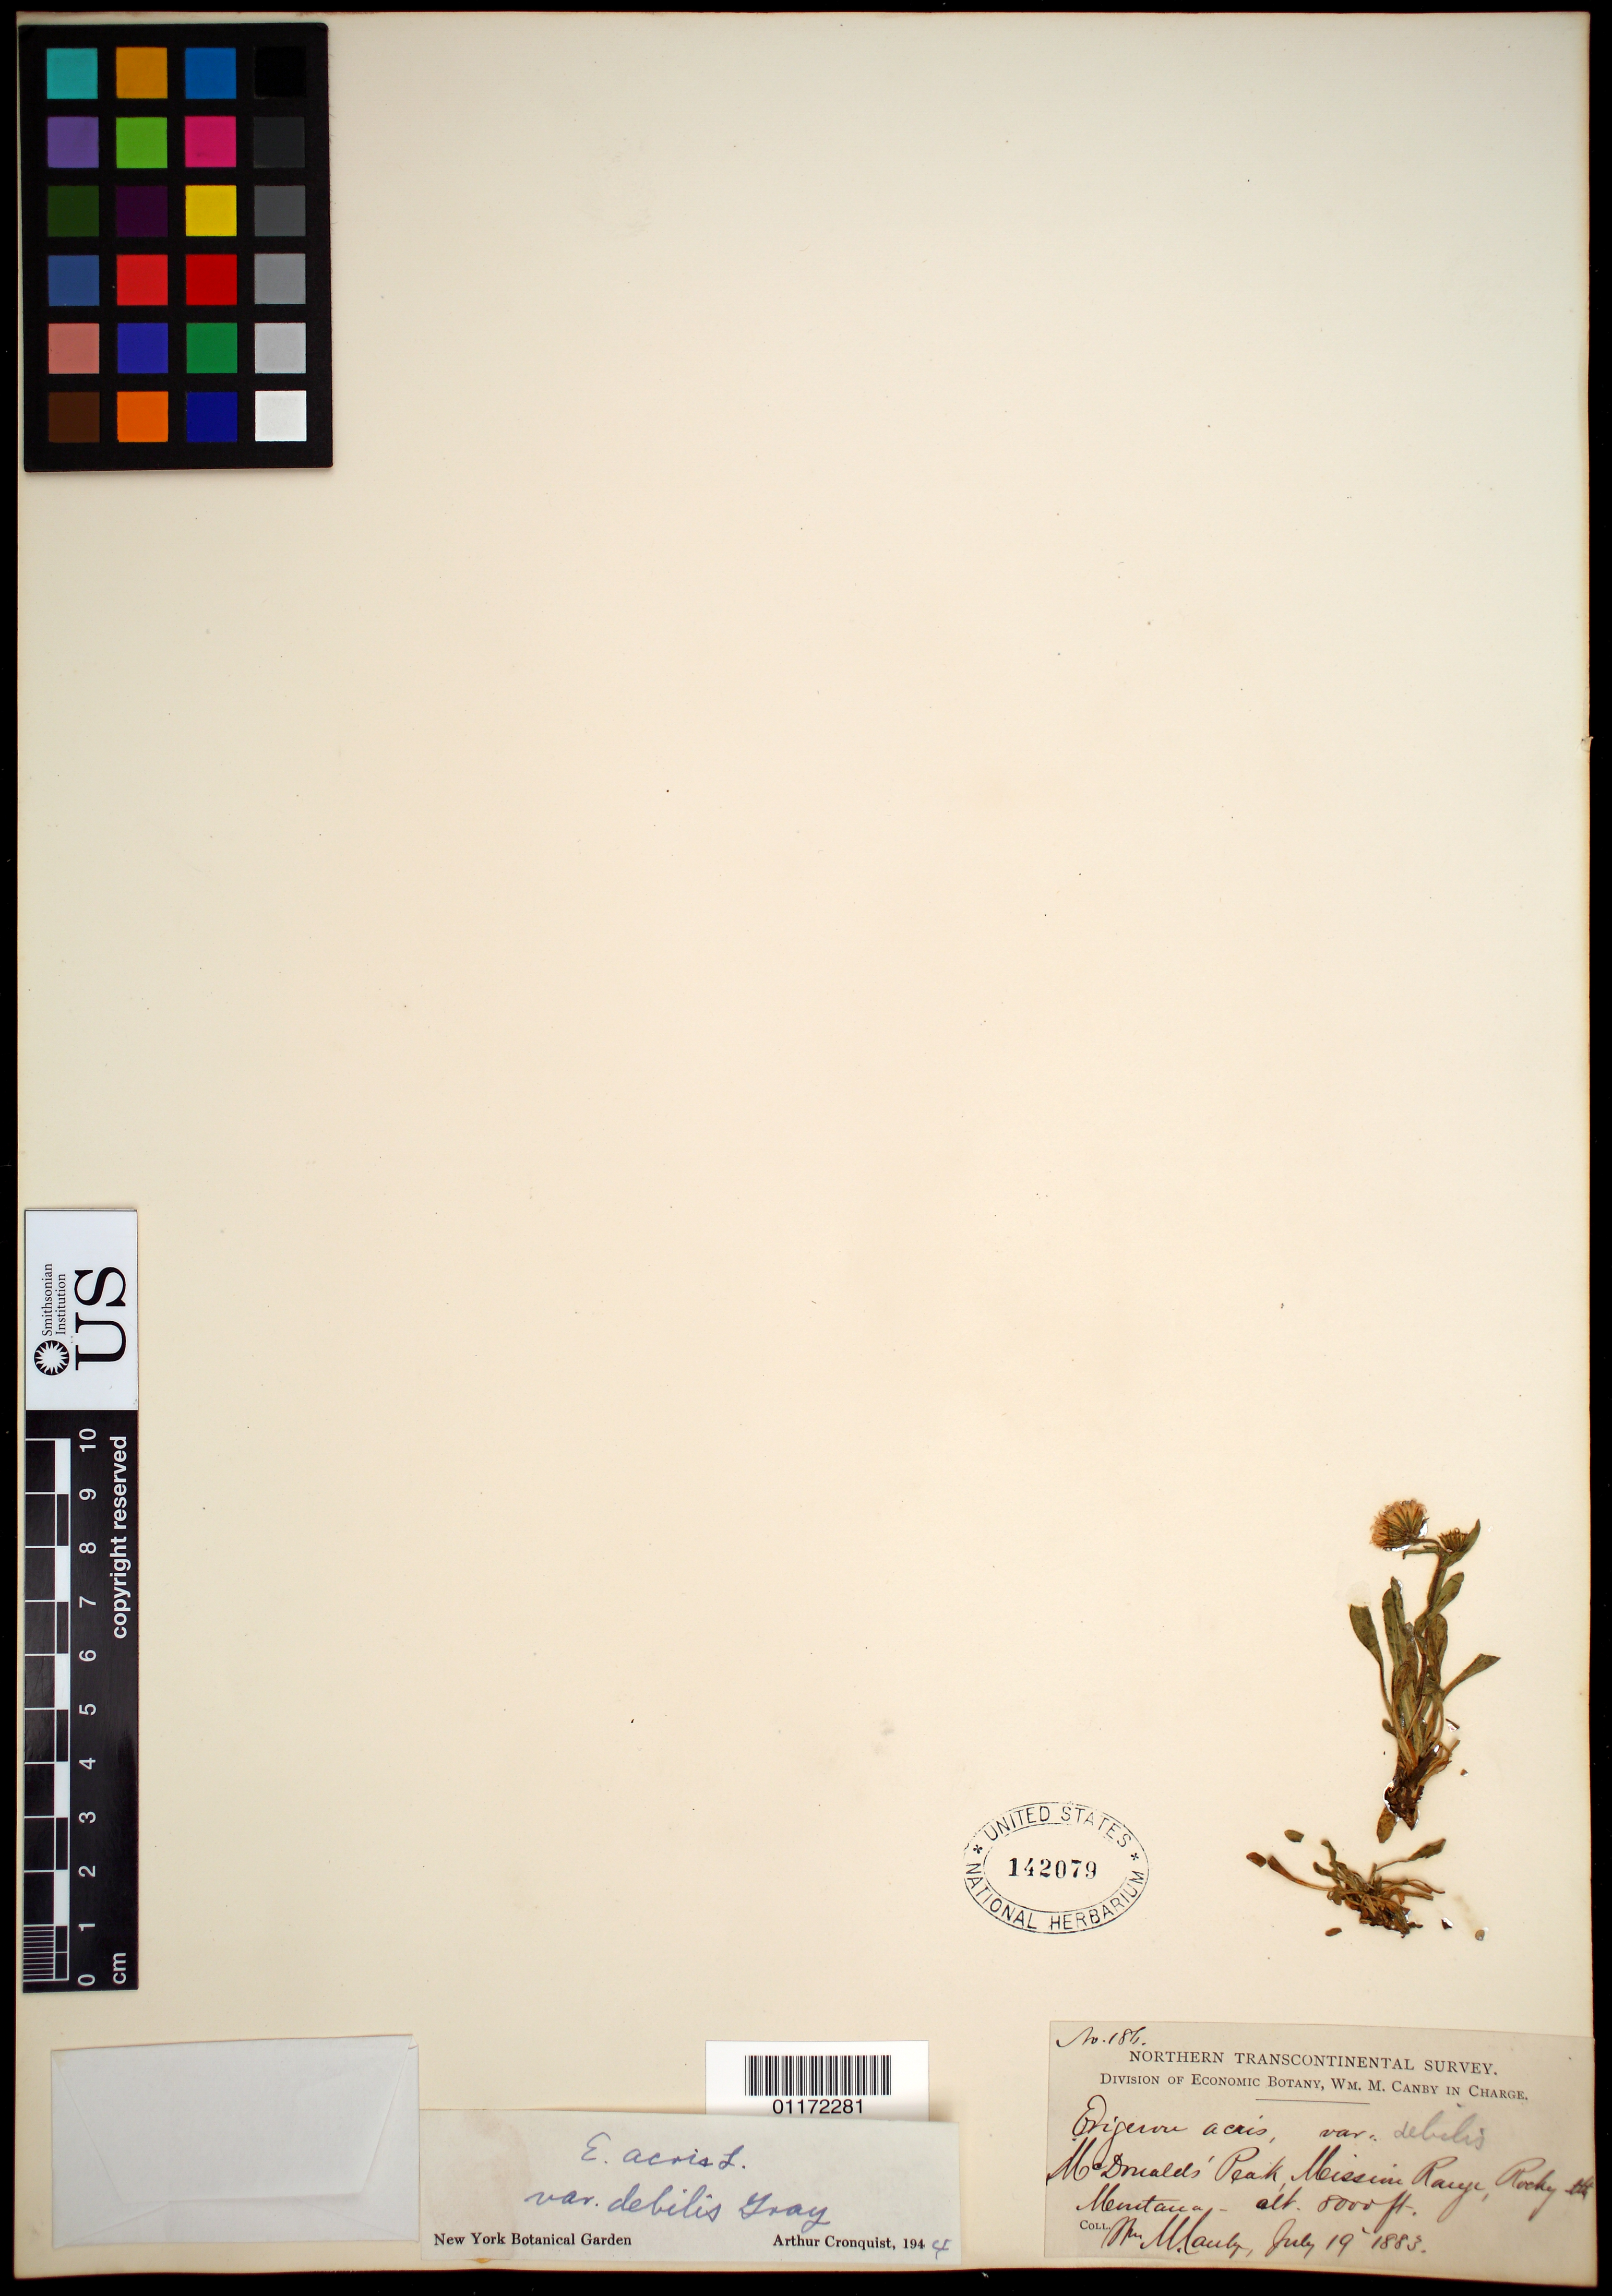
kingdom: Plantae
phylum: Tracheophyta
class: Magnoliopsida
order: Asterales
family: Asteraceae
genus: Erigeron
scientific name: Erigeron acris var. debilis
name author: A. Gray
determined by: Cronquist, A. J.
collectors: L. F. Ward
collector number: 516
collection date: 1875-08-05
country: United States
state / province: Utah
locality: Aquarius Plateau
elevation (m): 3200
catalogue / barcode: US 142082